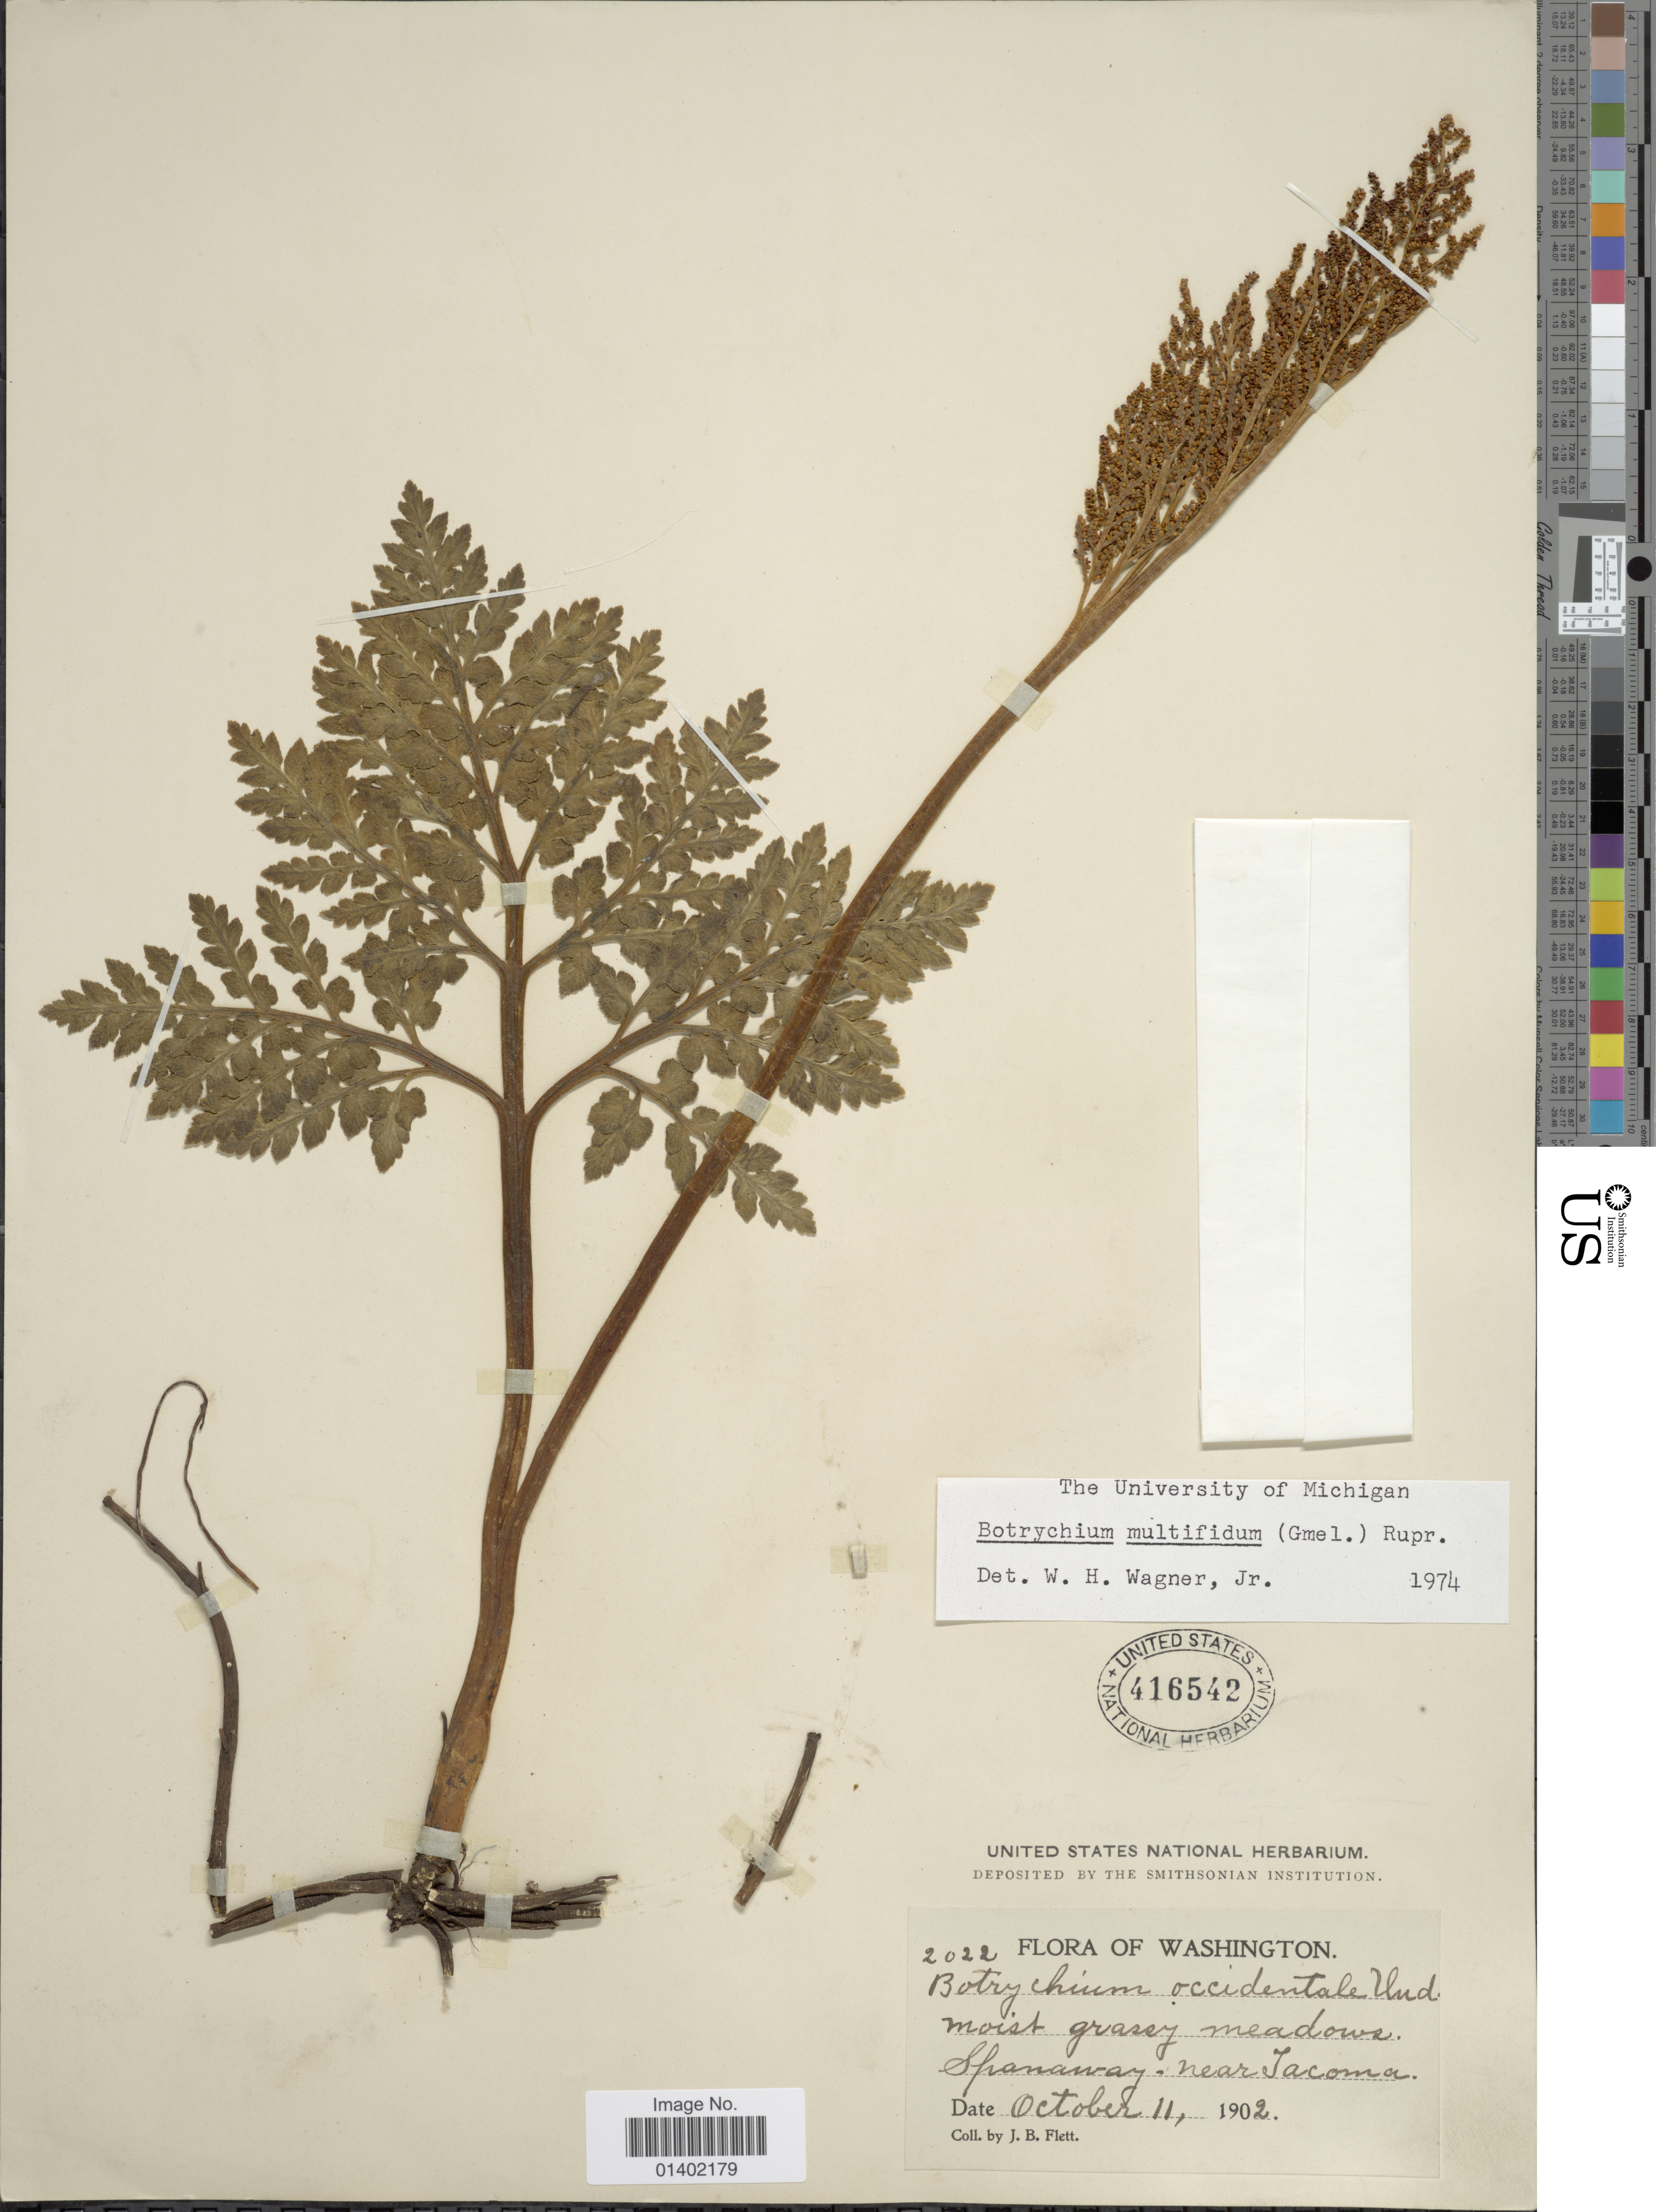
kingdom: Plantae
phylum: Tracheophyta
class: Polypodiopsida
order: Ophioglossales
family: Ophioglossaceae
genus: Botrychium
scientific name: Botrychium multifidum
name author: (J.F. Gmel.) Rupr.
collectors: J. Flett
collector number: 2022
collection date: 1902-10-11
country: United States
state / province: Washington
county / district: Pierce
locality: Flora of Washington, Spanaway, near Tacoma.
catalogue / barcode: US 416542